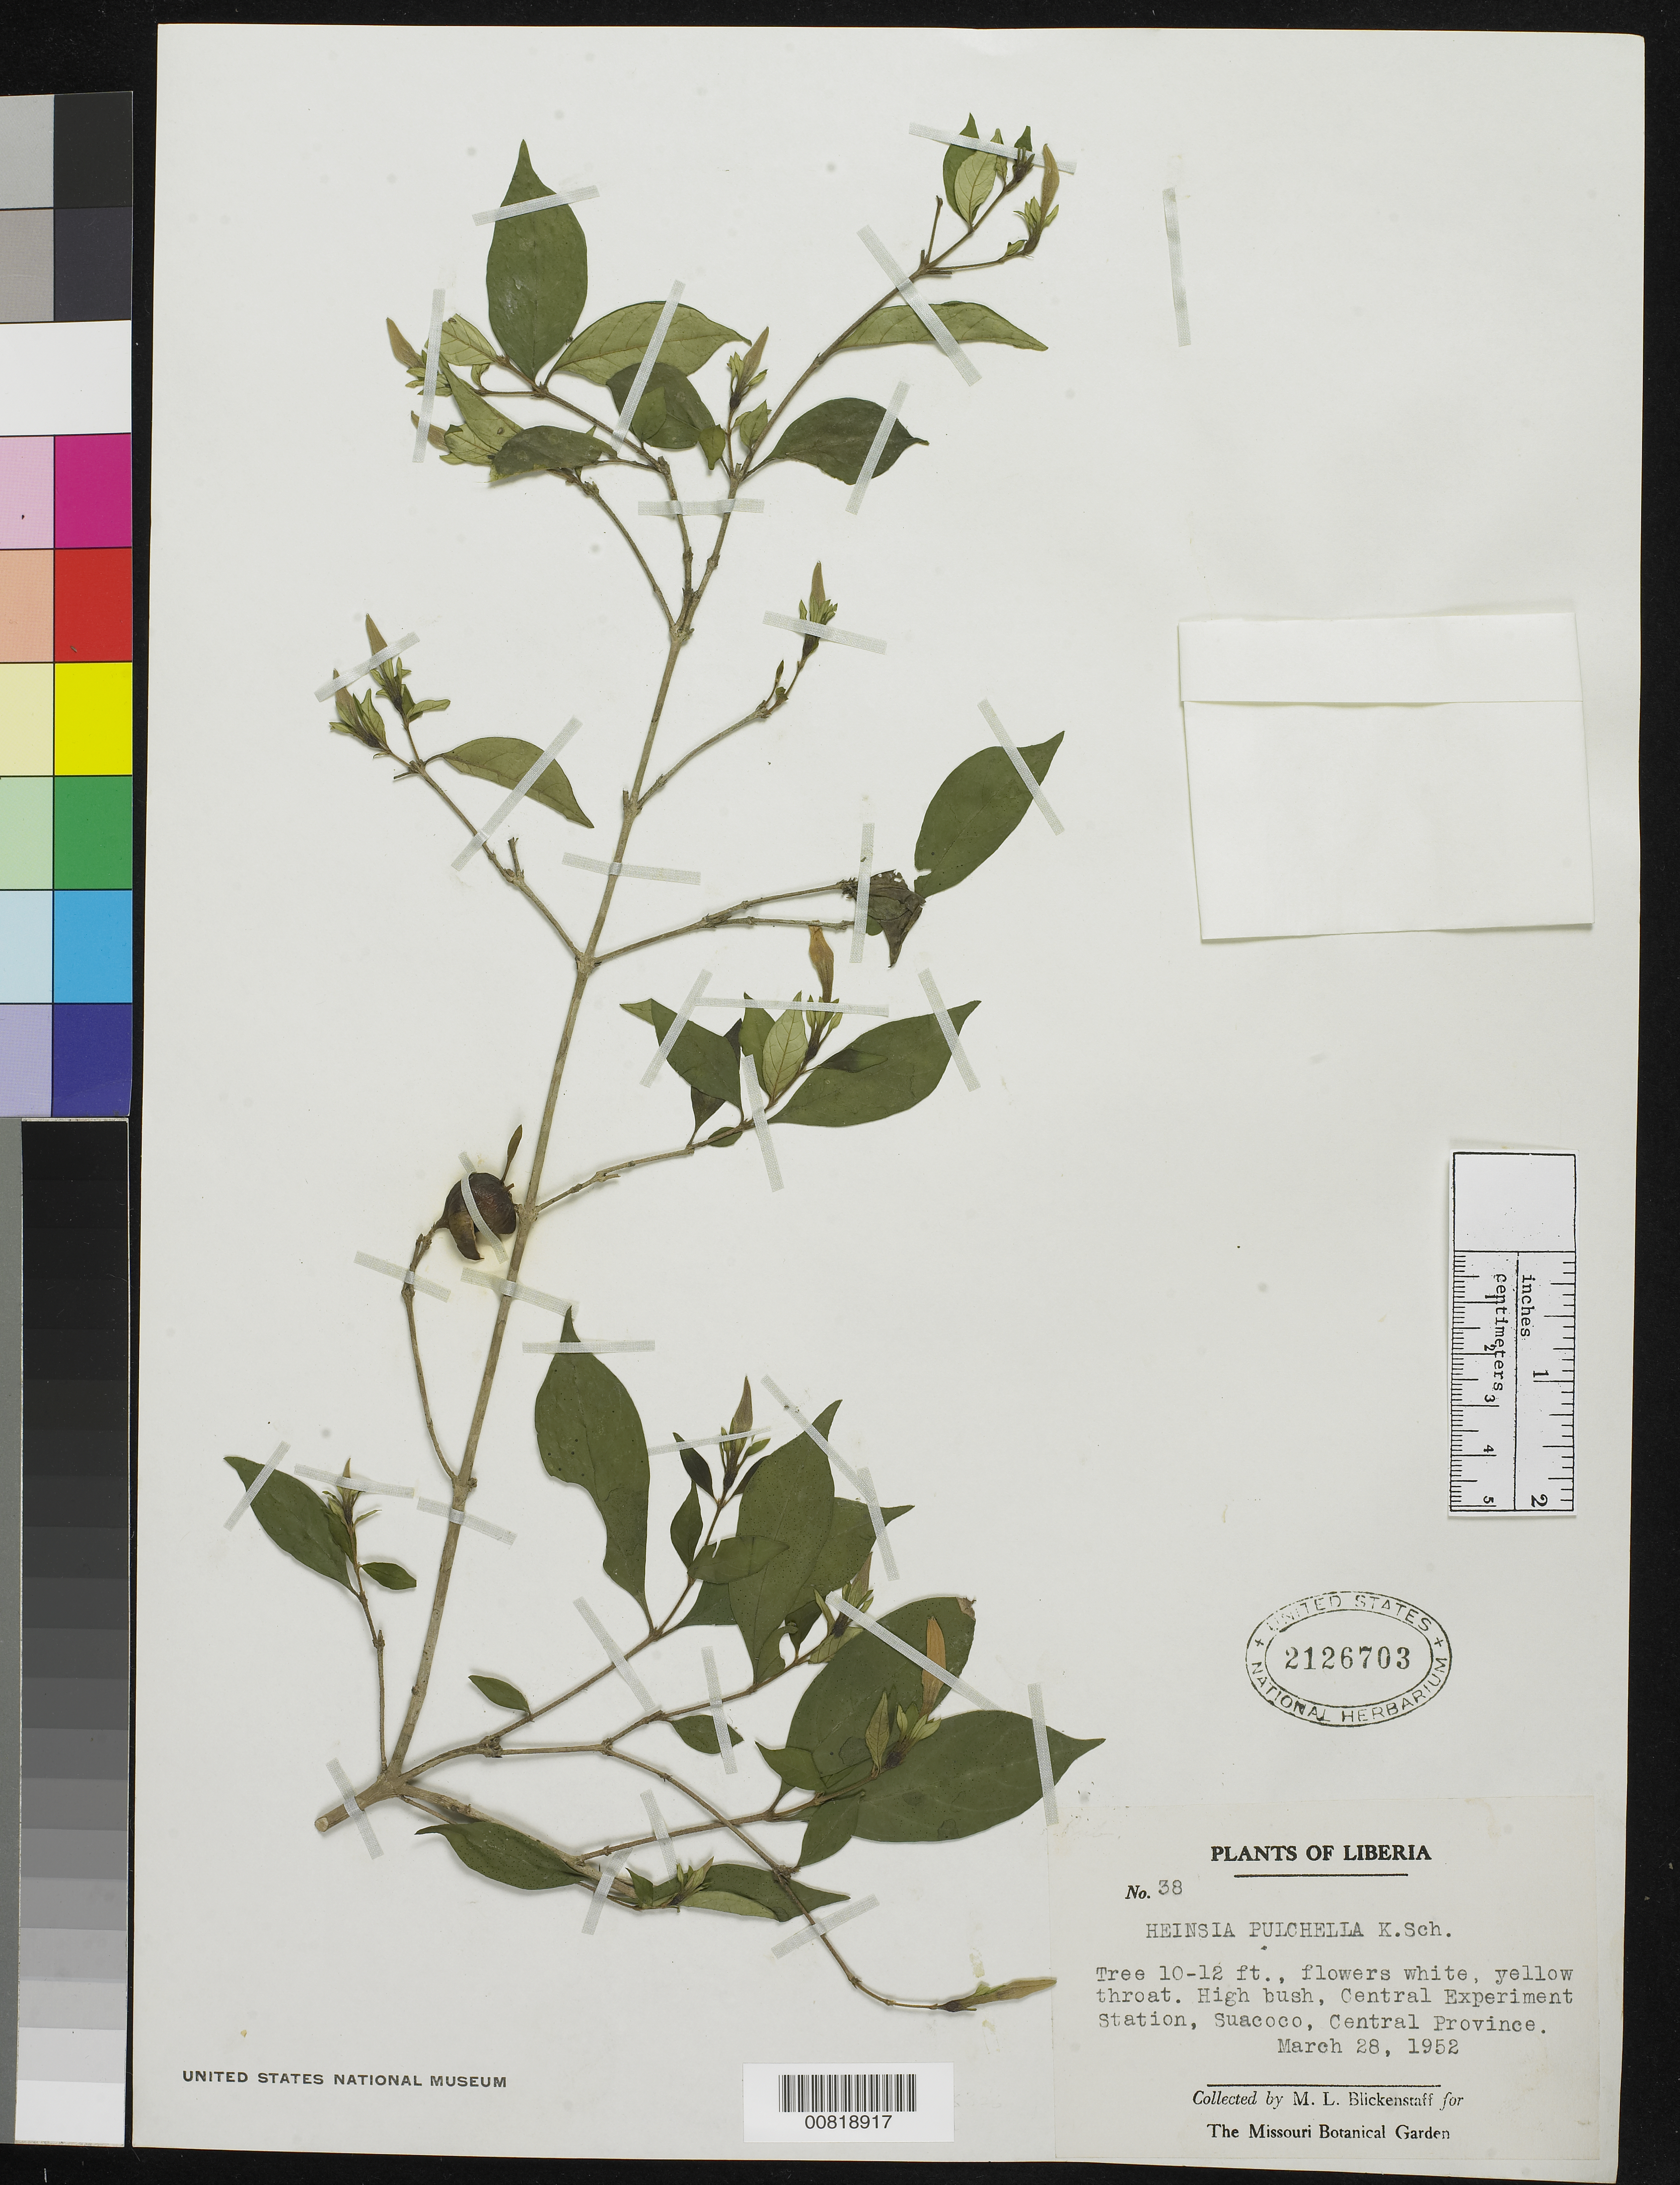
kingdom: Plantae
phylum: Tracheophyta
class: Magnoliopsida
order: Gentianales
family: Rubiaceae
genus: Heinsia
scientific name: Heinsia pulchella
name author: K. Schum.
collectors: M. Blickenstaff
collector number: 38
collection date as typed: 28 Mar 1952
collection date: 1952-03-28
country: Liberia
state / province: Bong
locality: Central Province: Suacoco, Central Experiment Station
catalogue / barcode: US 2126703